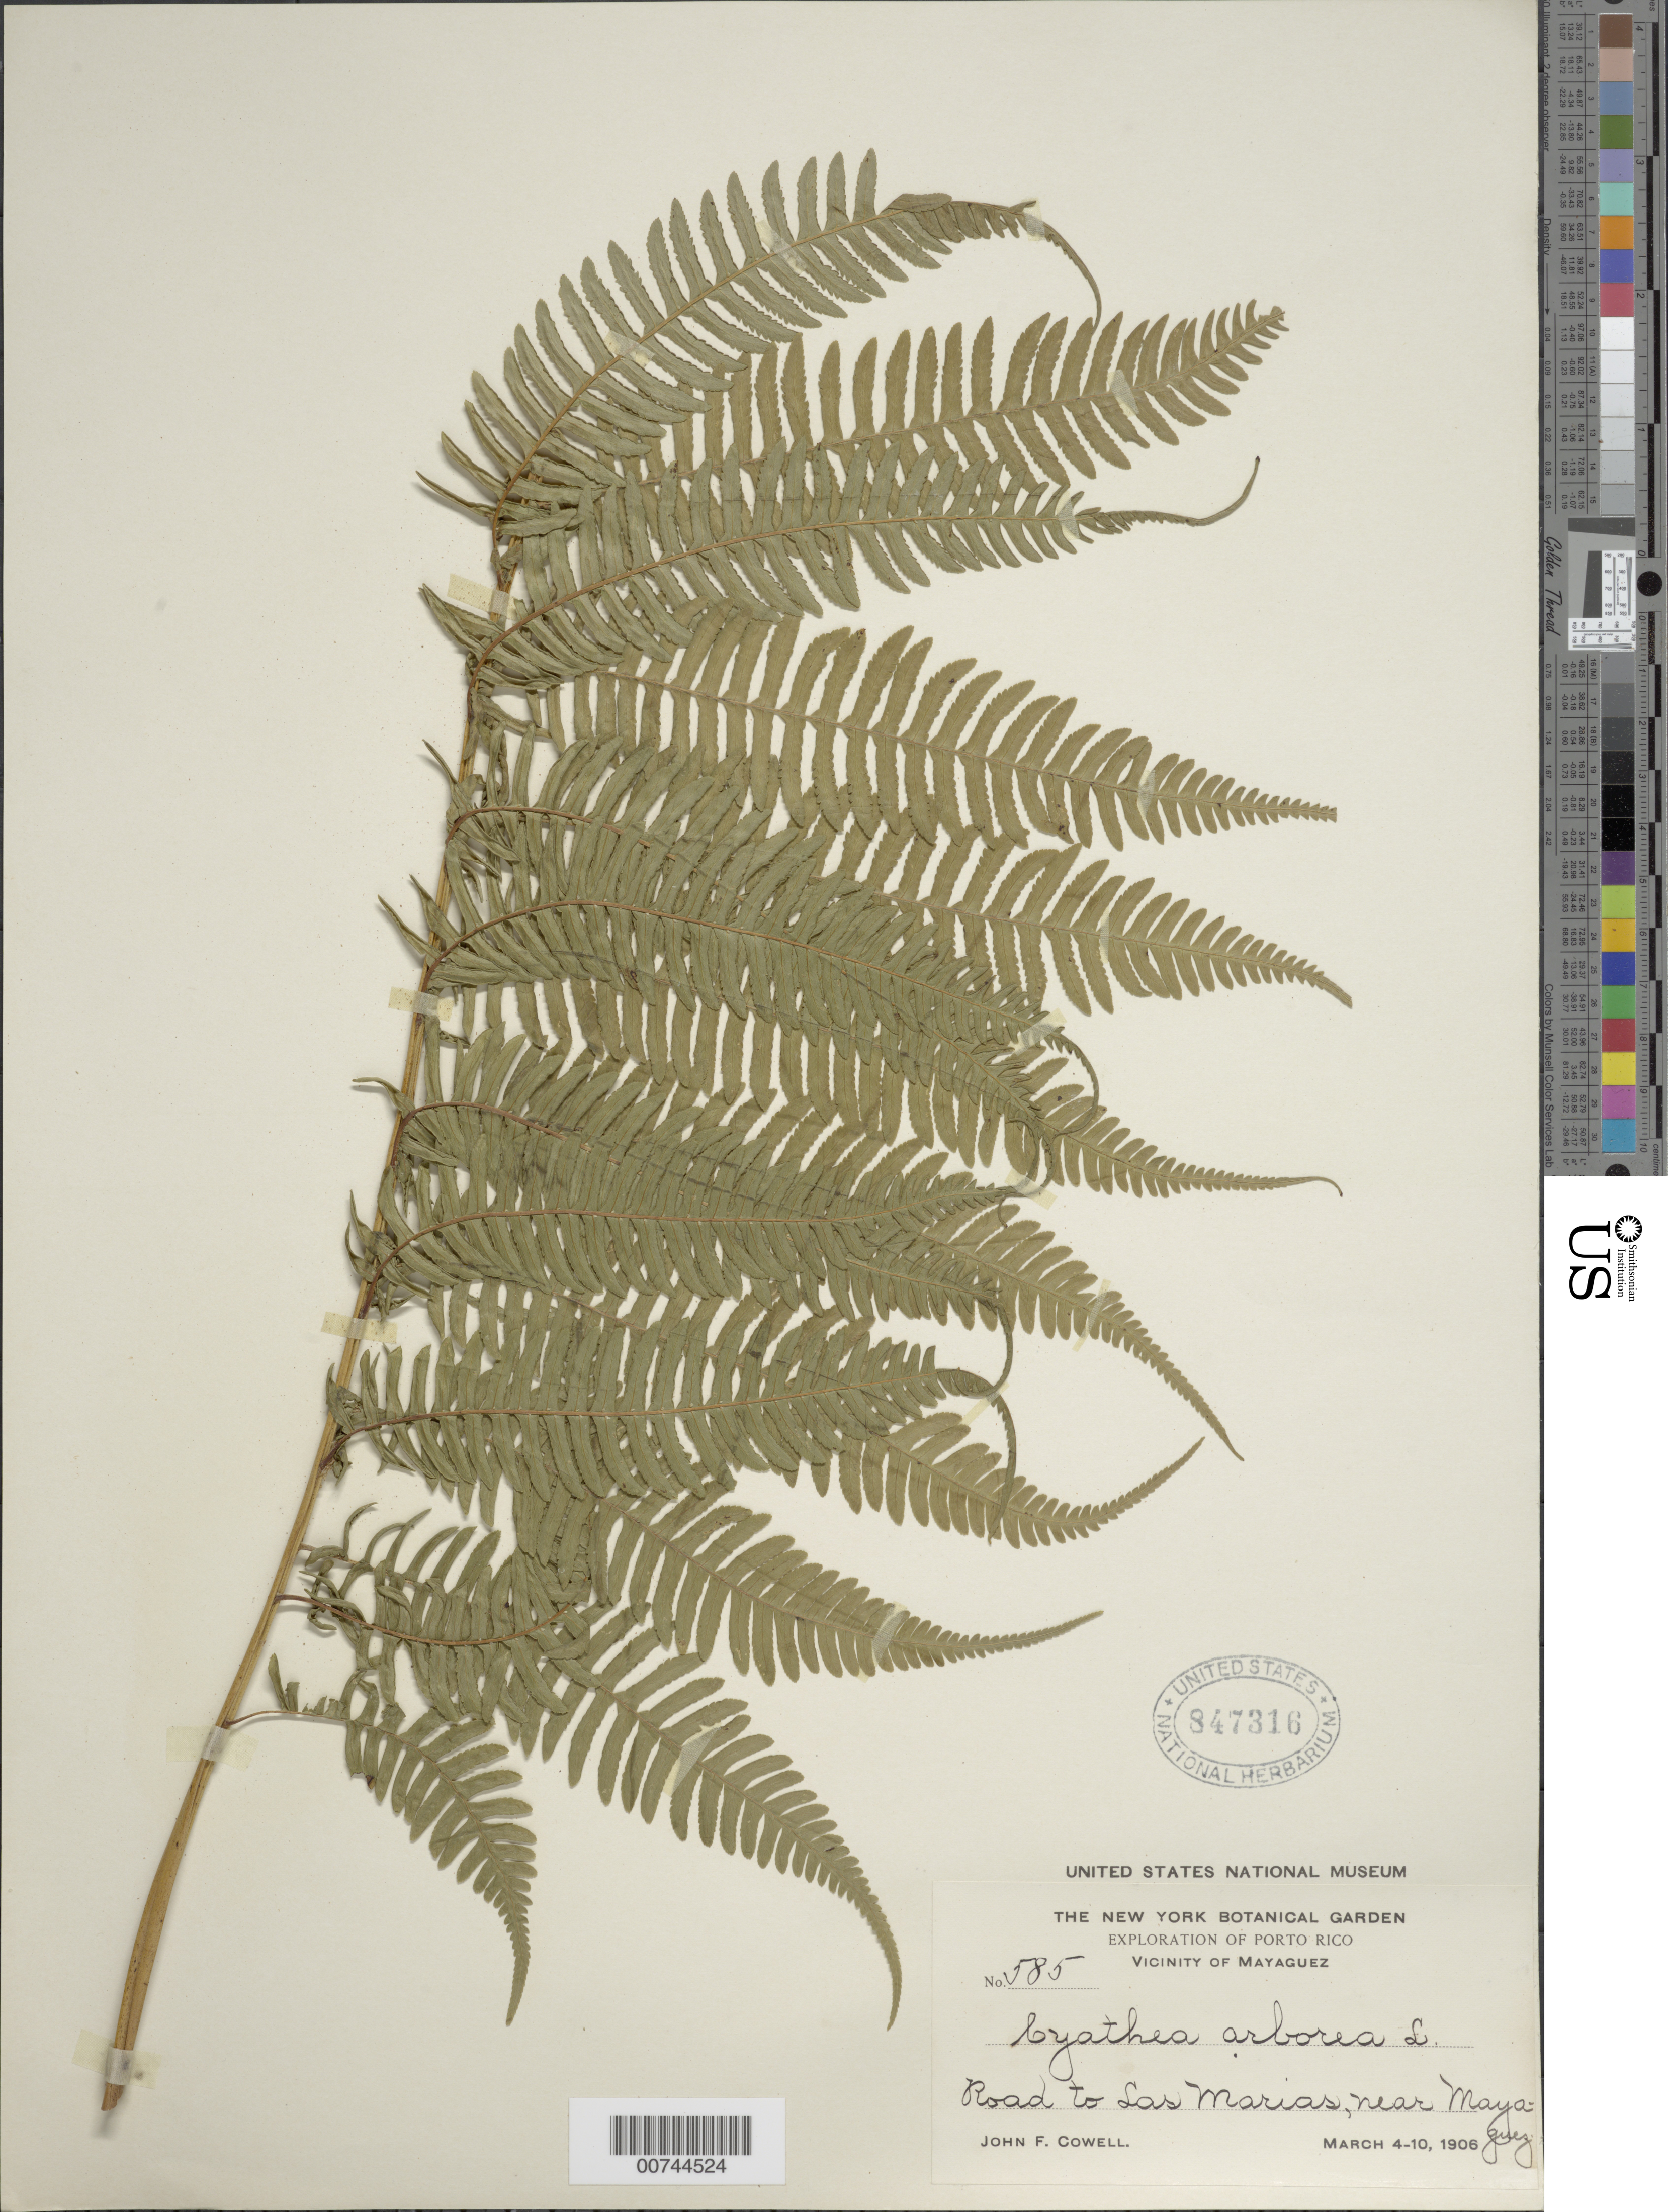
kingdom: Plantae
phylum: Tracheophyta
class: Polypodiopsida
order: Cyatheales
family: Cyatheaceae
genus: Cyathea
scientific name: Cyathea arborea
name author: (L.) Sm.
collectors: J. F. Cowell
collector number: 585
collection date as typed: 04 Mar 1906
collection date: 1906-03-04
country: Puerto Rico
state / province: Mayagüez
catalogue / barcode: US 847316